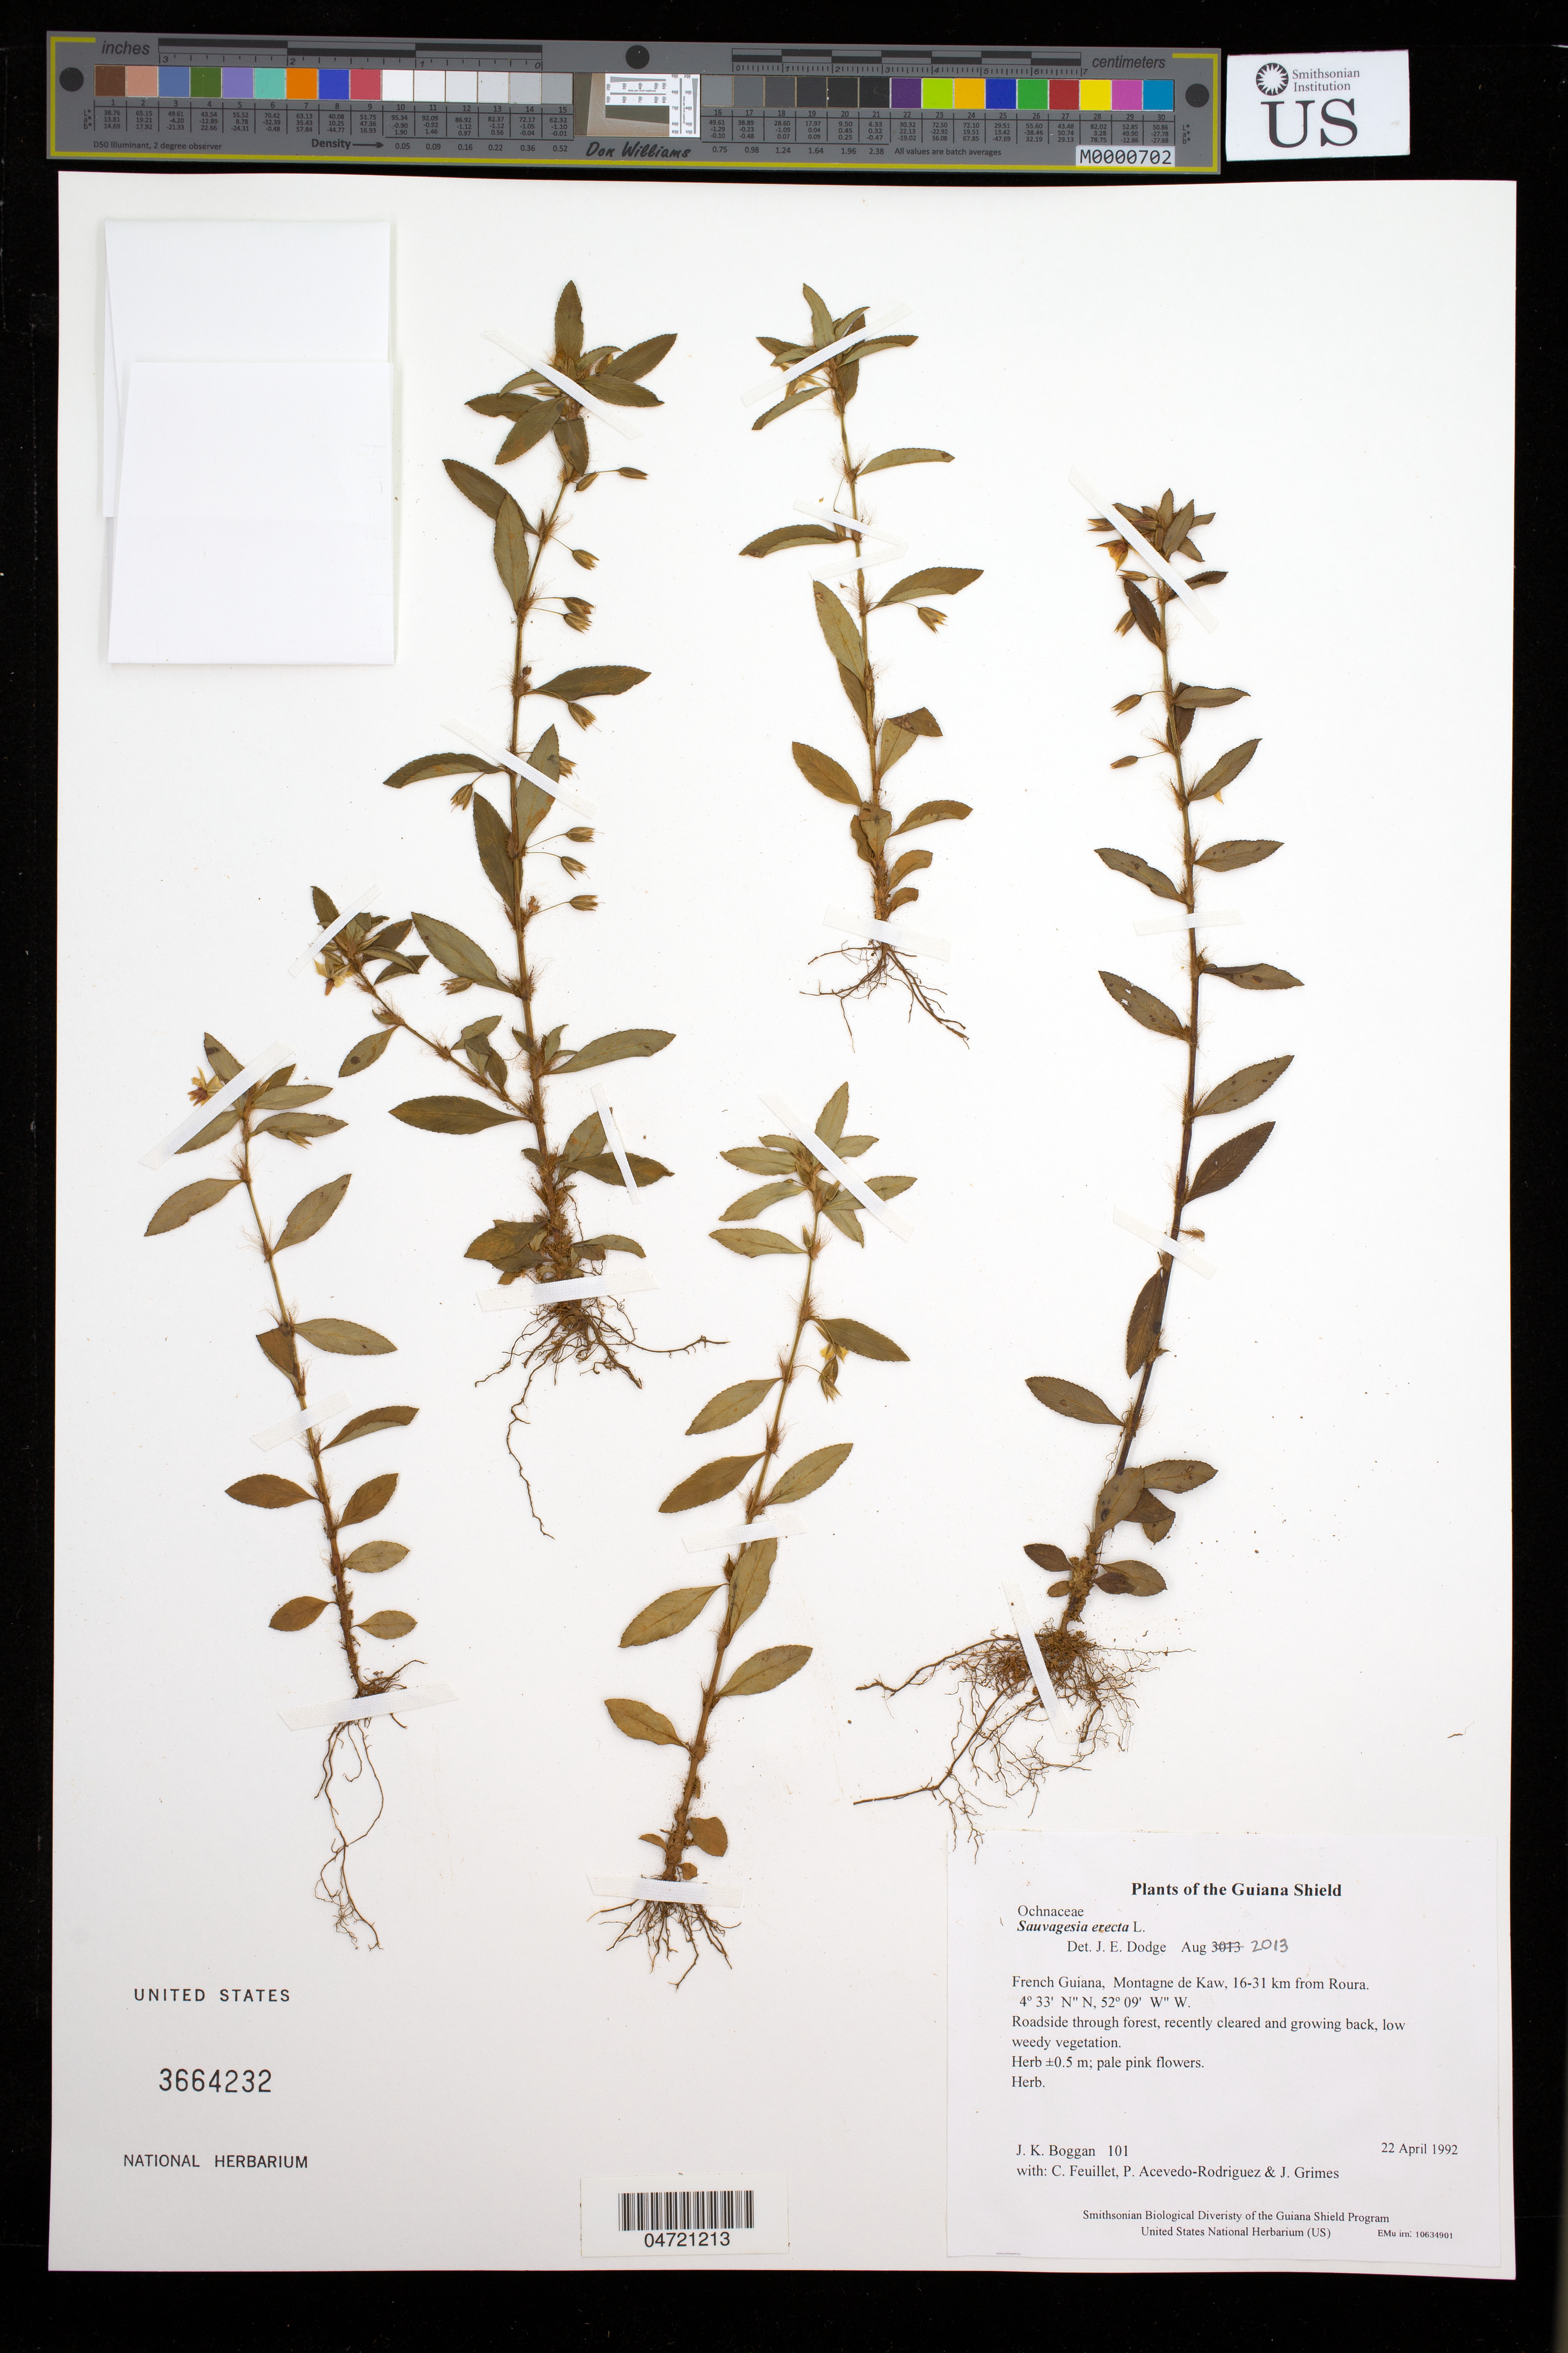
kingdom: Plantae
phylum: Tracheophyta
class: Magnoliopsida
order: Malpighiales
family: Ochnaceae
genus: Sauvagesia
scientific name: Sauvagesia erecta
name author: L.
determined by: Dodge, J. E.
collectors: J. K. Boggan, C. Feuillet, P. Acevedo-Rodr. & J. Grimes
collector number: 101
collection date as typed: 22 April 1992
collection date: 1992-04-22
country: French Guiana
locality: Montagne de Kaw, 16-31 km from Roura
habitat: Roadside through forest, recently cleared and growing back, low weedy vegetation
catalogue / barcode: US 3664232